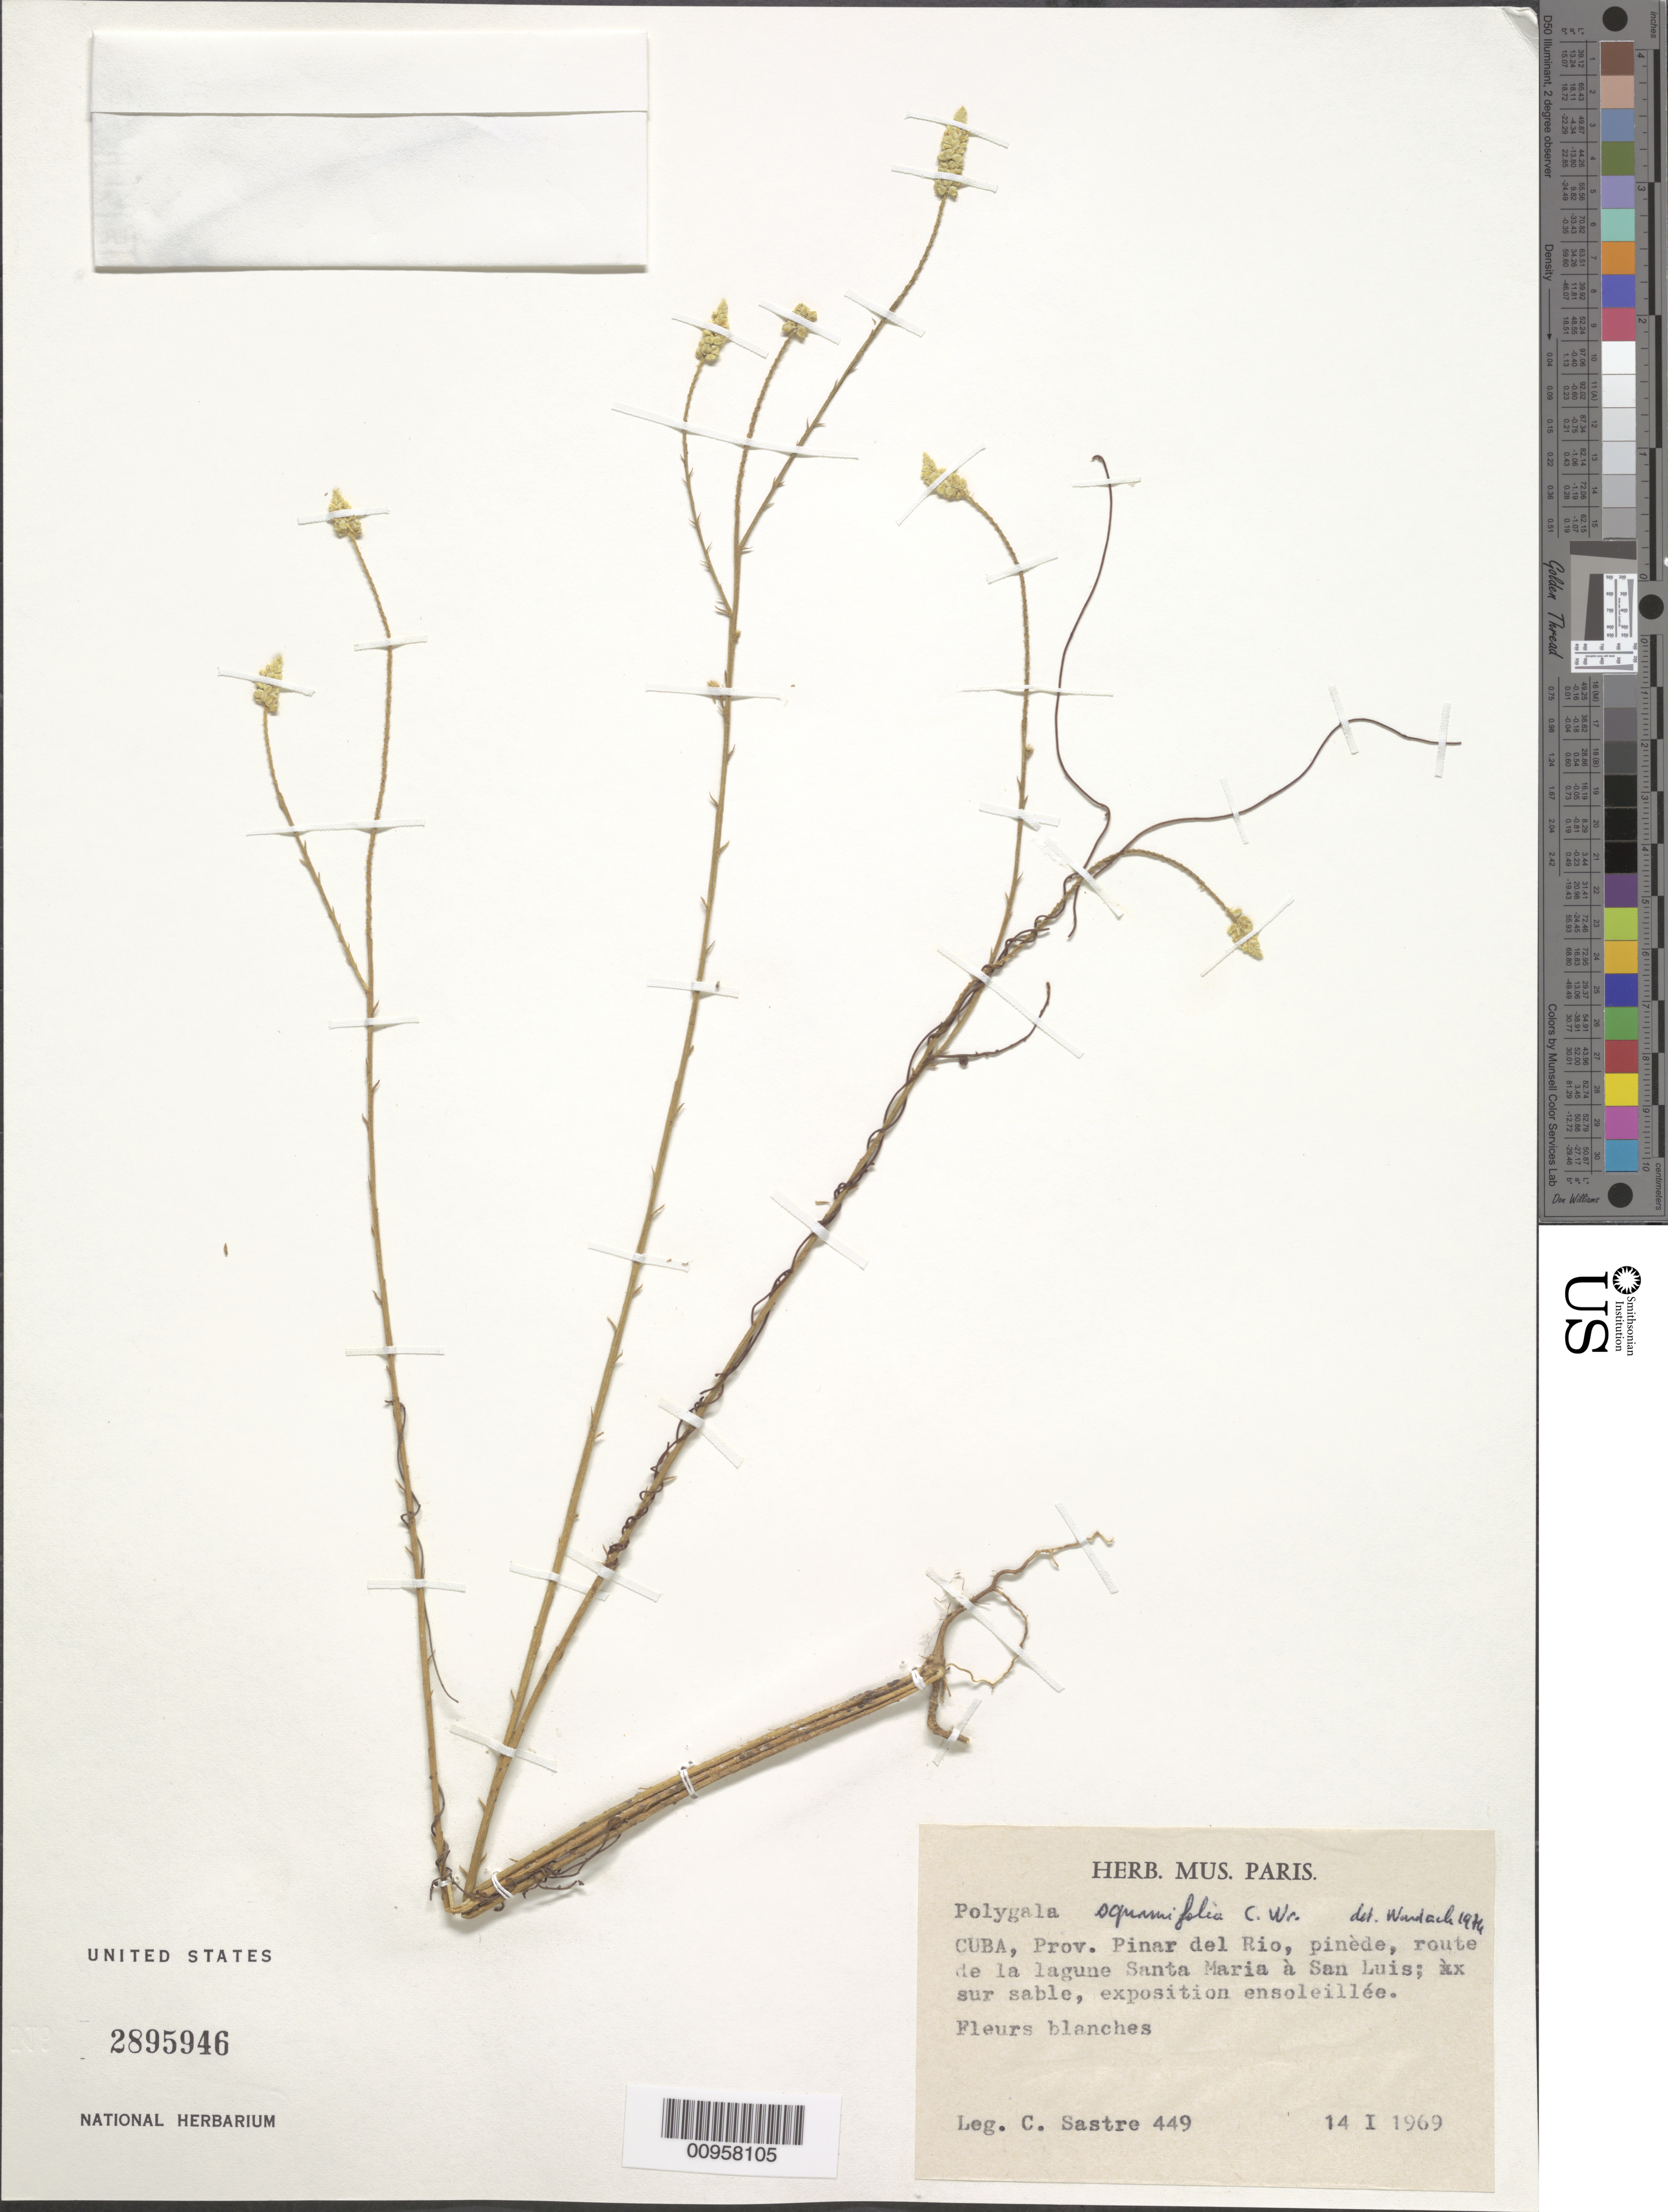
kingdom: Plantae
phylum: Tracheophyta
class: Magnoliopsida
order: Fabales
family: Polygalaceae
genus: Polygala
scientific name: Polygala squamifolia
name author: C. Wright in Griseb.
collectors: C. H. L. Sastre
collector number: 449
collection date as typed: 14 Jan 1969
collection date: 1969-01-14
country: Cuba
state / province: Pinar del Rio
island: Cuba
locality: Route de la Lagune Santa Maria à San Luis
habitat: Pinède, sur sable, exposition ensoleillée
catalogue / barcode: US 2895946